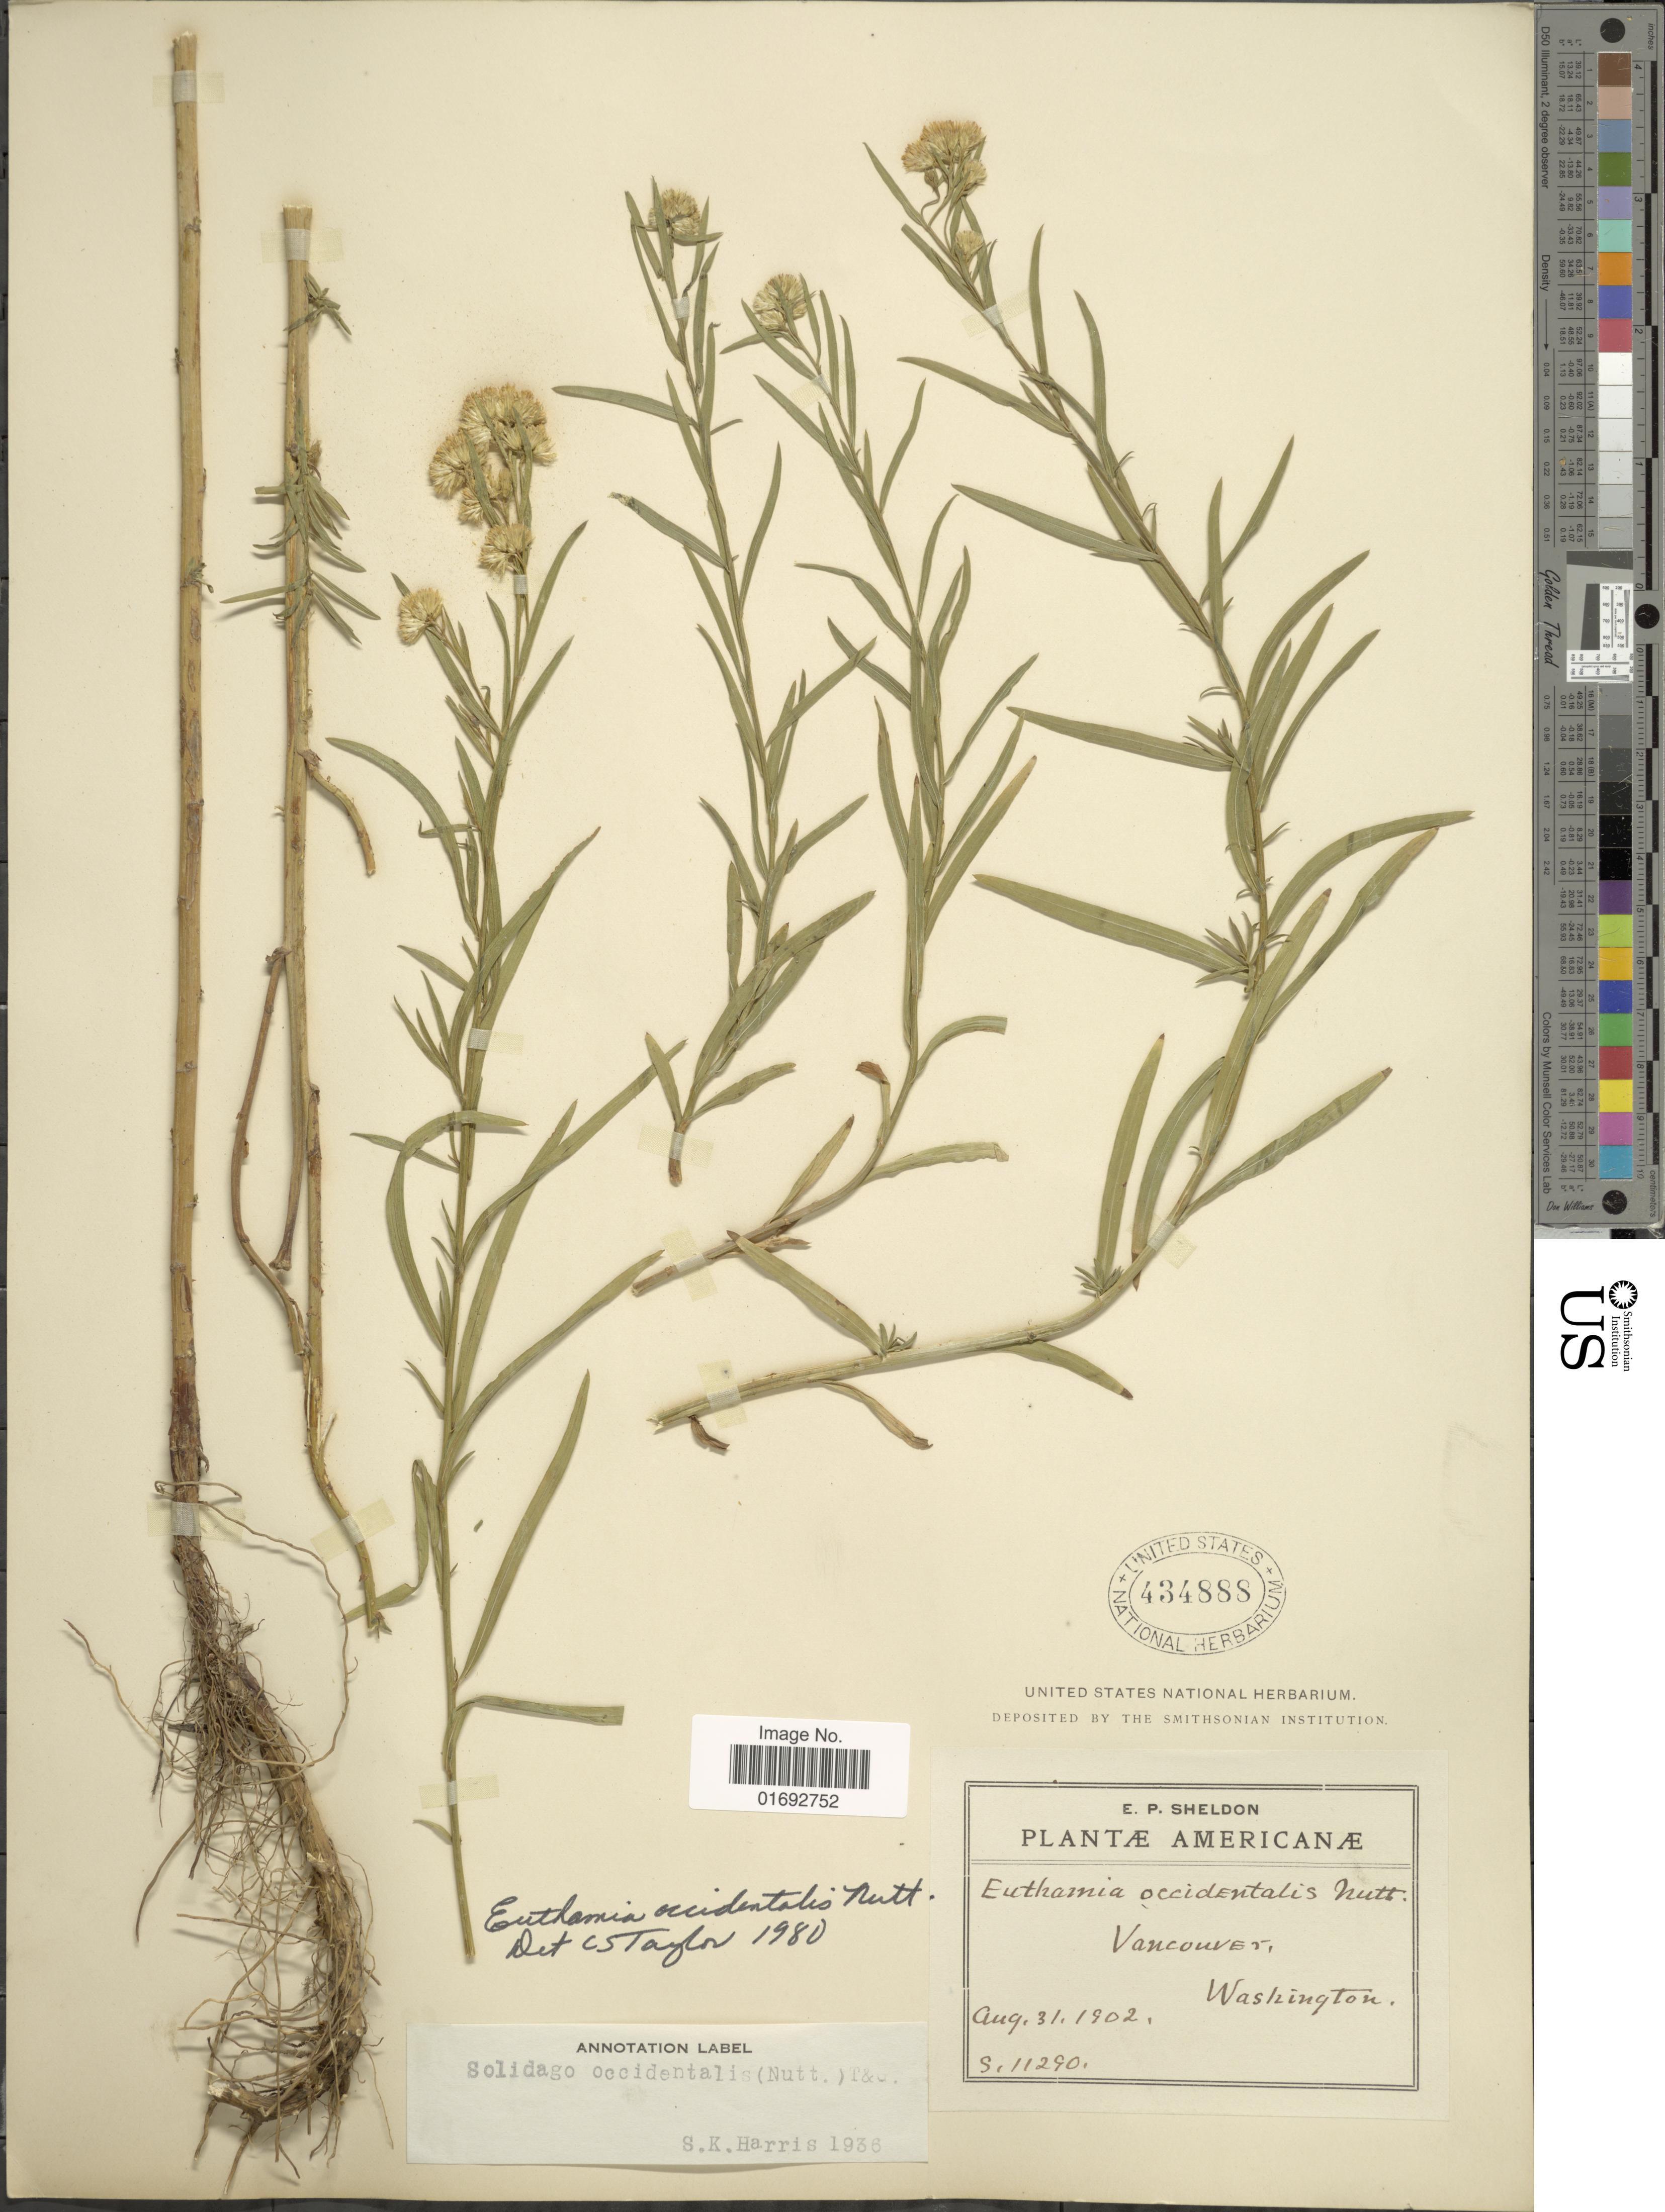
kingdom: Plantae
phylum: Tracheophyta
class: Magnoliopsida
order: Asterales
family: Asteraceae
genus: Euthamia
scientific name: Euthamia occidentalis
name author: Nutt.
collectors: E. P. Sheldon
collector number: S11290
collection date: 1902-08-31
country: United States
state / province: Washington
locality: Vancouver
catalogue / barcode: US 434888